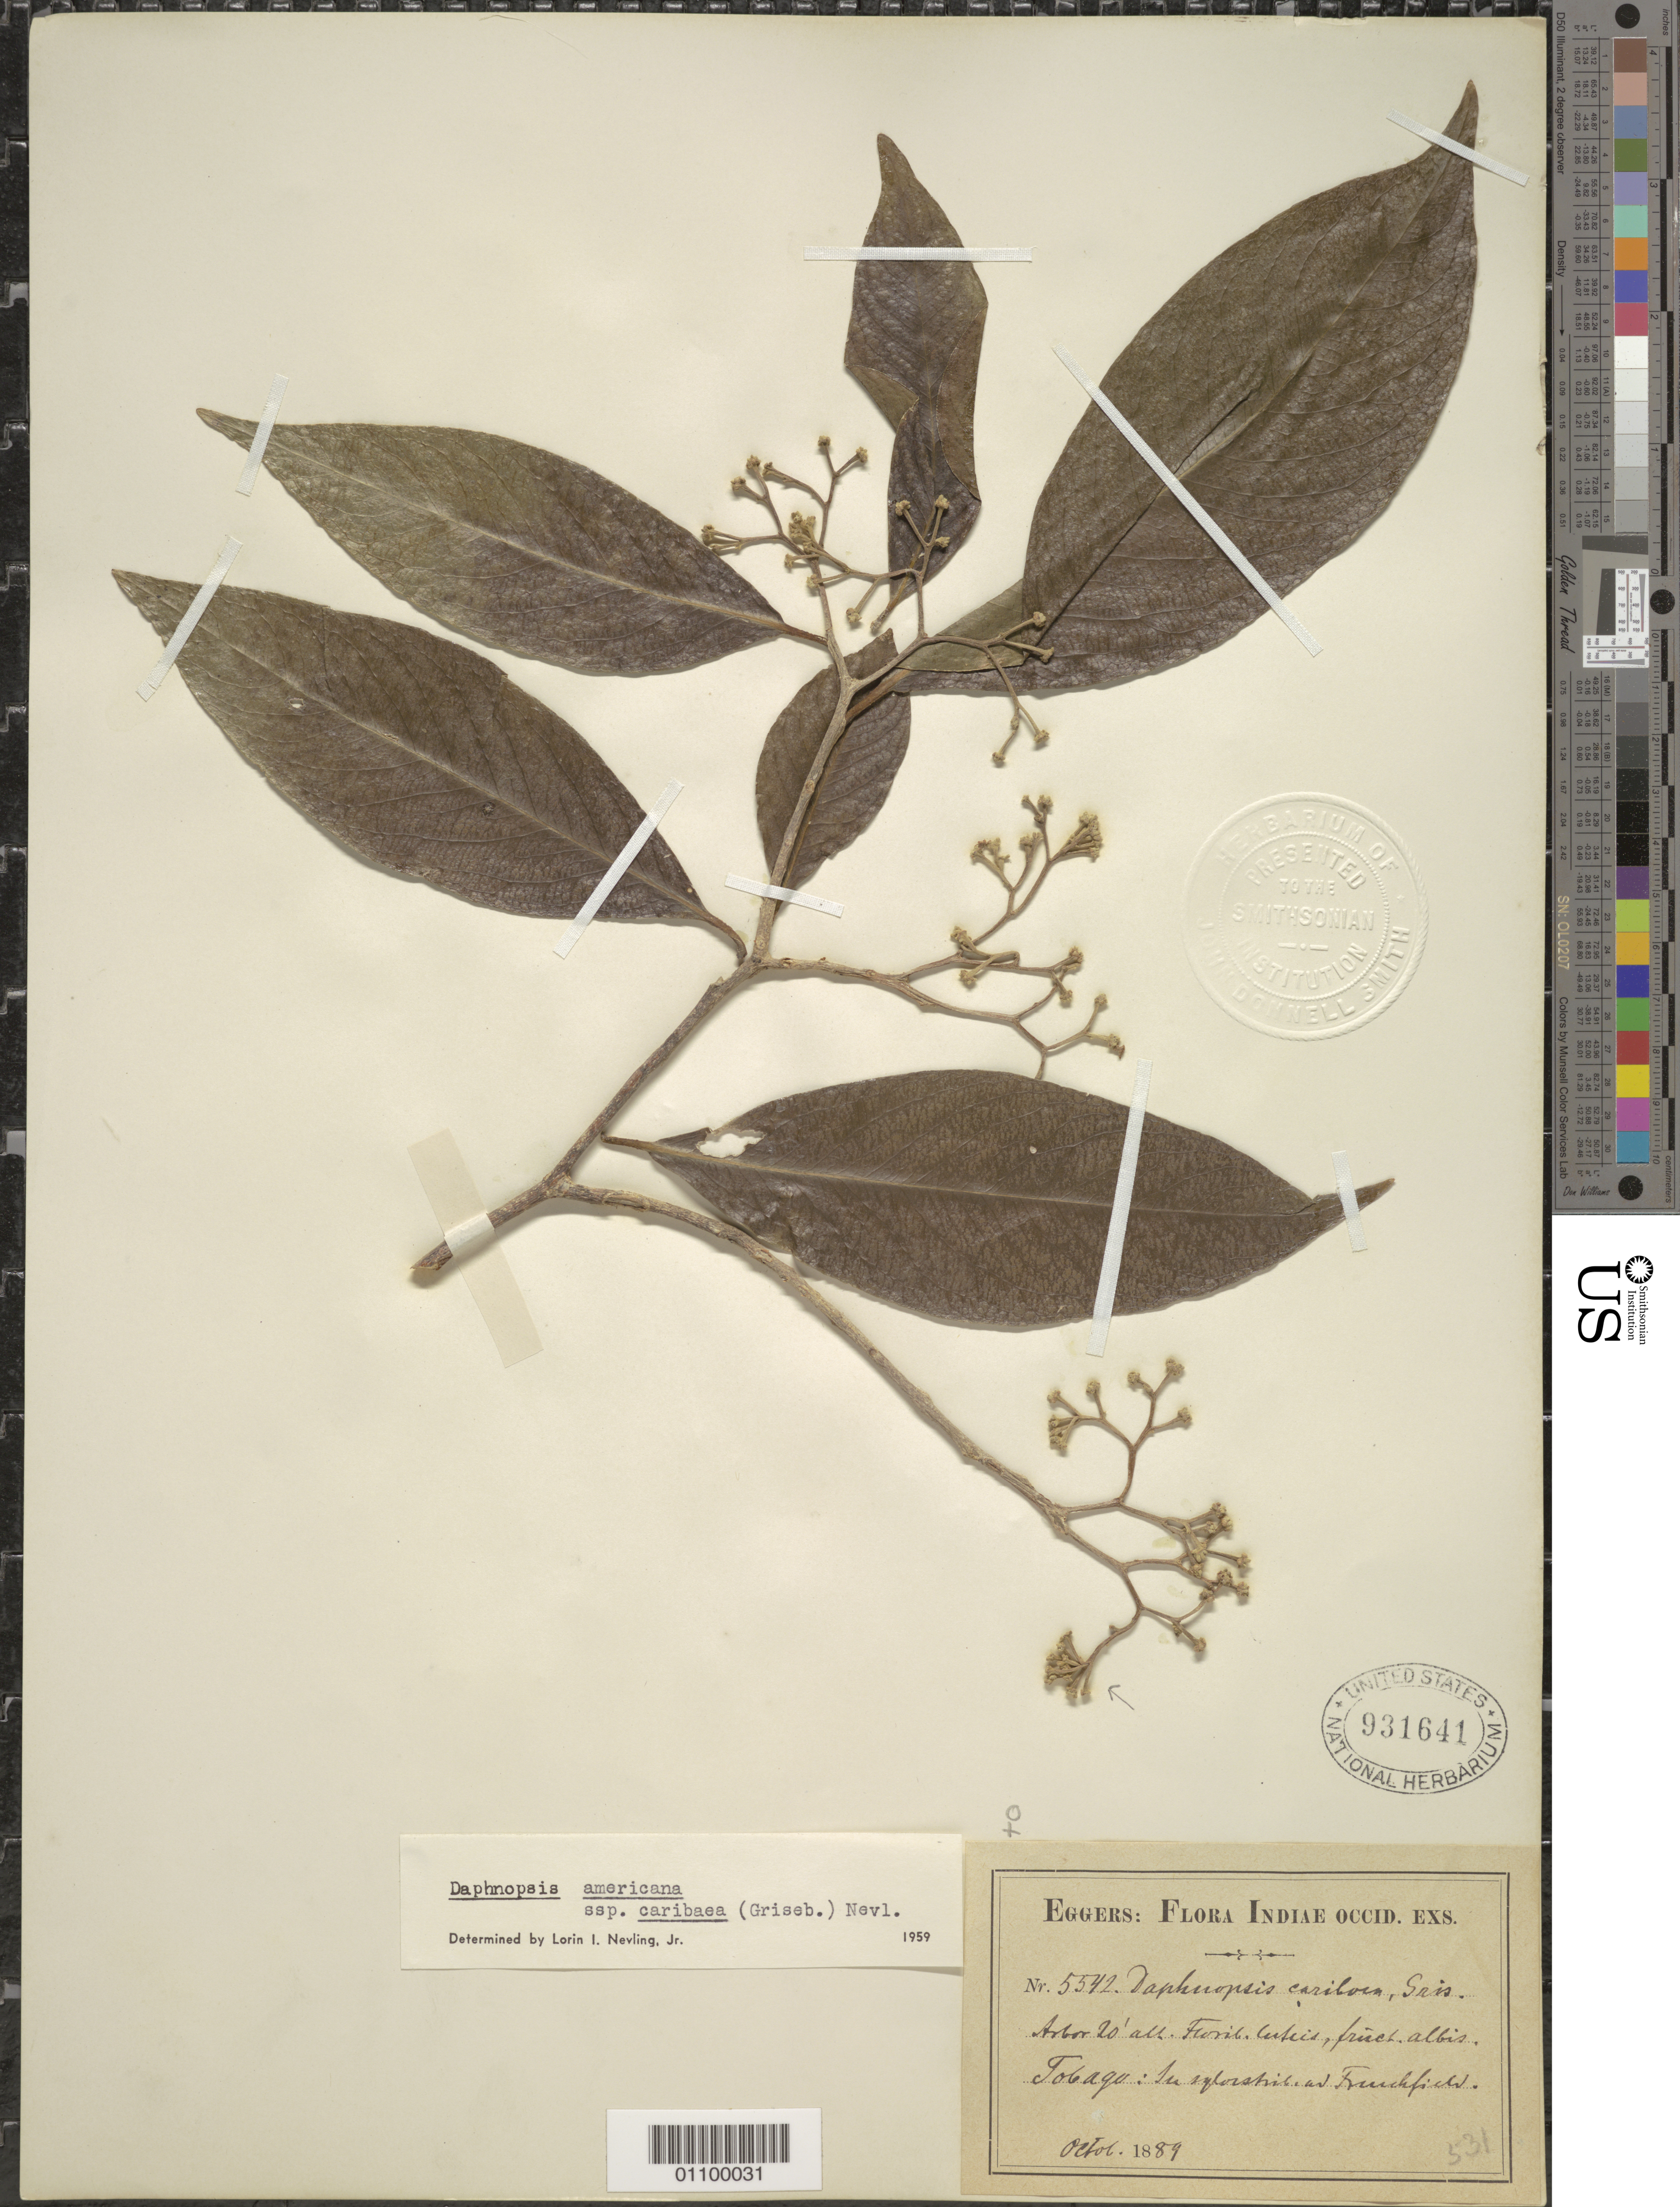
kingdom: Plantae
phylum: Tracheophyta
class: Magnoliopsida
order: Malvales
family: Thymelaeaceae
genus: Daphnopsis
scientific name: Daphnopsis americana subsp. caribaea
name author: (Griseb.) Nevling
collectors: H. F. A. von Eggers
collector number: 5542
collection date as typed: Oct 1889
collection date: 1889-10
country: Trinidad and Tobago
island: Tobago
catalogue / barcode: US 931641